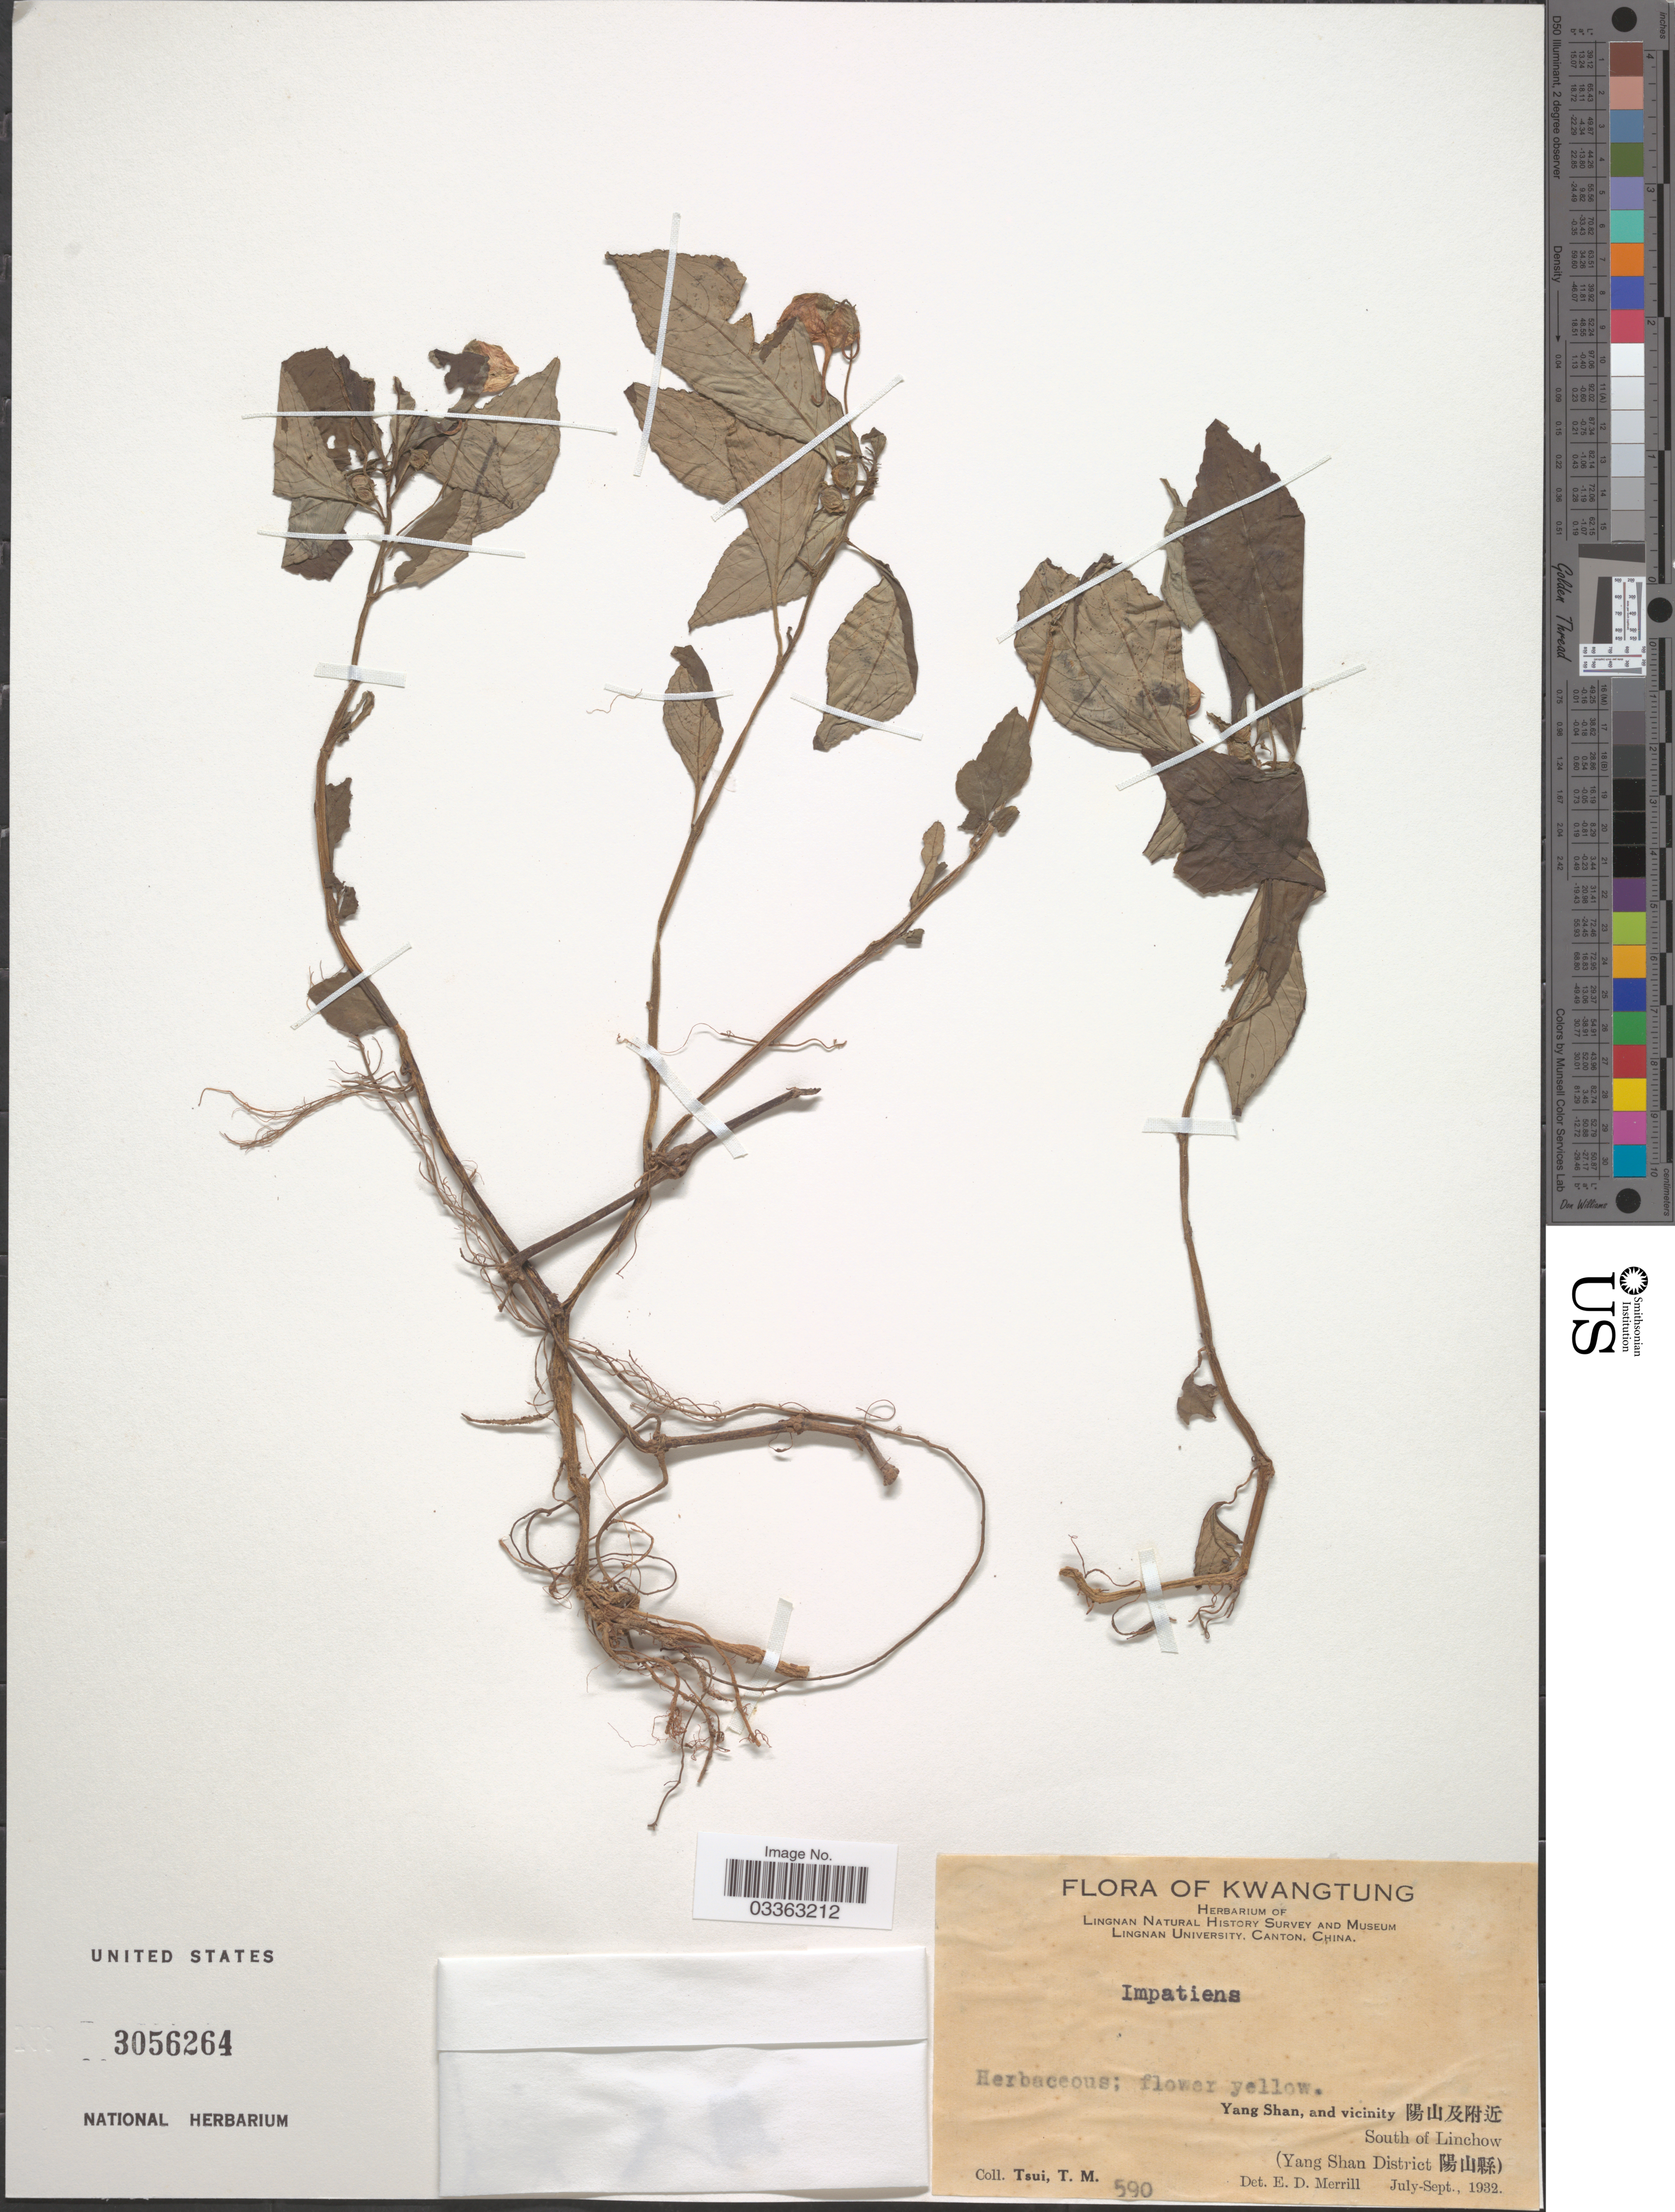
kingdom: Plantae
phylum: Tracheophyta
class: Magnoliopsida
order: Ericales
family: Balsaminaceae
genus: Impatiens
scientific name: Impatiens sp.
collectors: T. Tsui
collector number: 590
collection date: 1932-07/1932-09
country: China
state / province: Guangdong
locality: Kwangtung. Yang Shan, and vicinity X. South of Linchow (Yang Shan District X).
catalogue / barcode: US 3056264